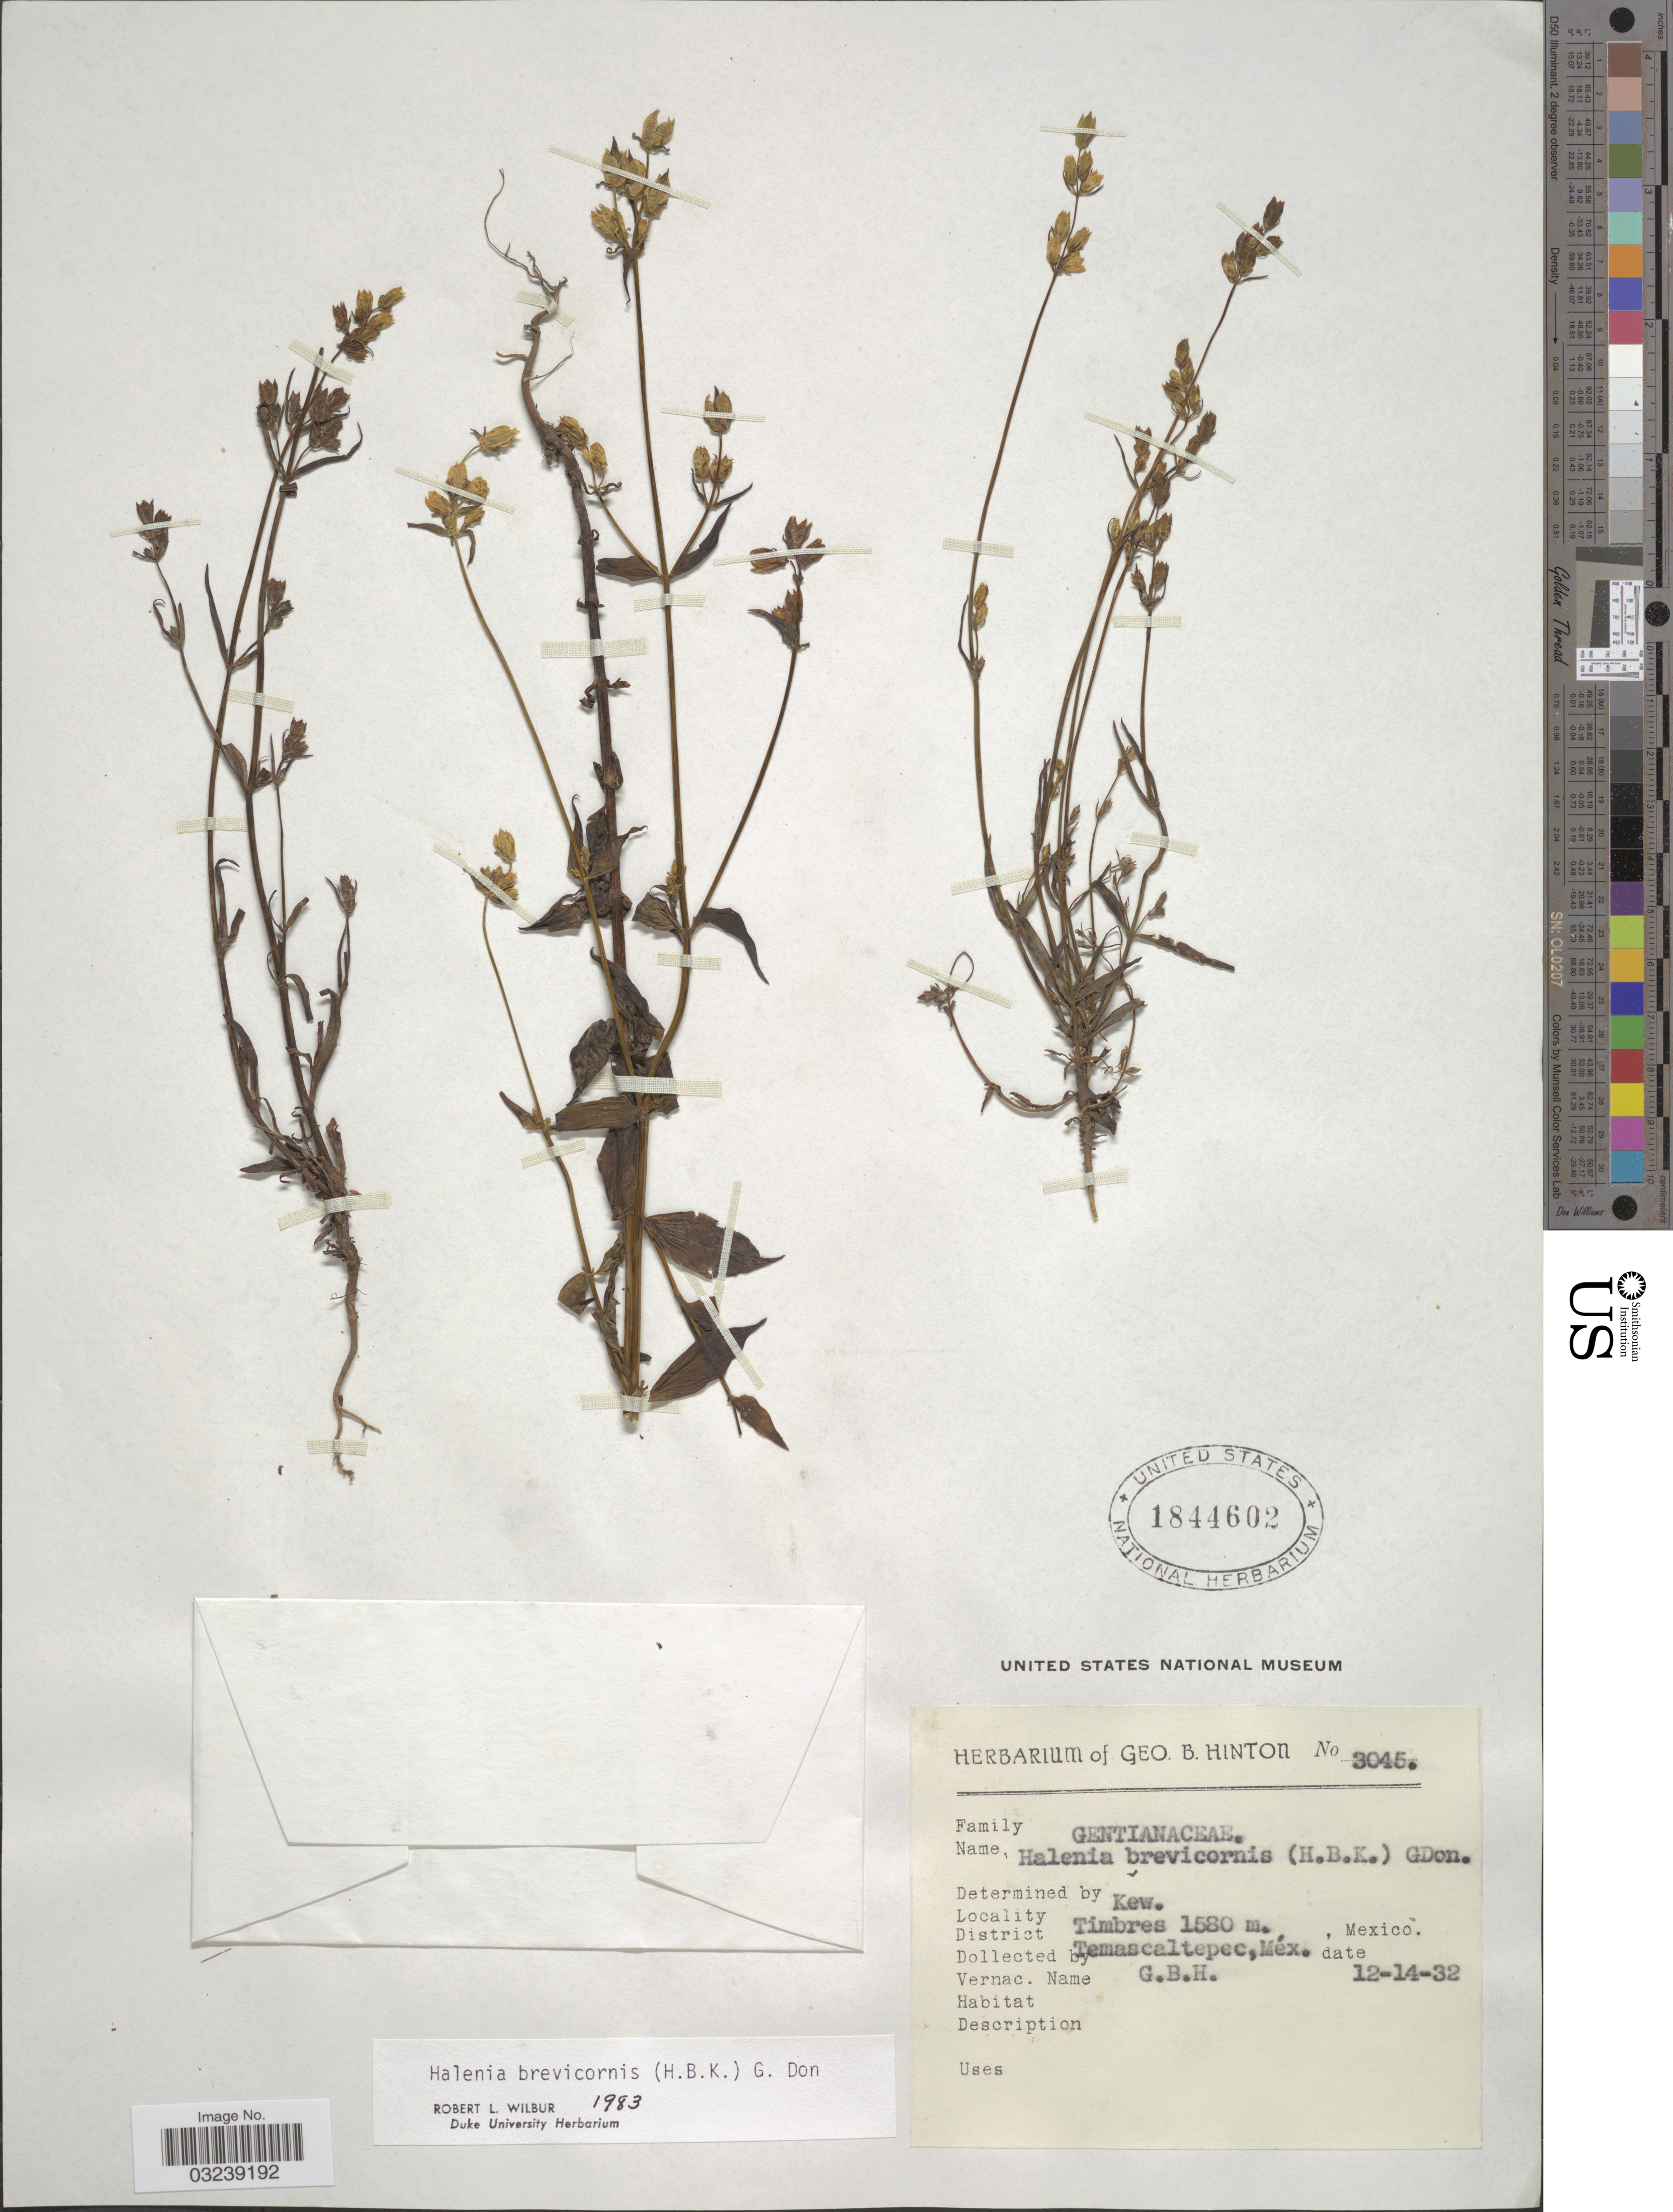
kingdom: Plantae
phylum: Tracheophyta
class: Magnoliopsida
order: Gentianales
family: Gentianaceae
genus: Halenia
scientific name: Halenia brevicornis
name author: (Kunth) G. Don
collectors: G. B. Hinton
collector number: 3045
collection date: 1932-12-14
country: Mexico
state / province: México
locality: Timbres. District Temascaltepec.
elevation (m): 1580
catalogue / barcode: US 1844602